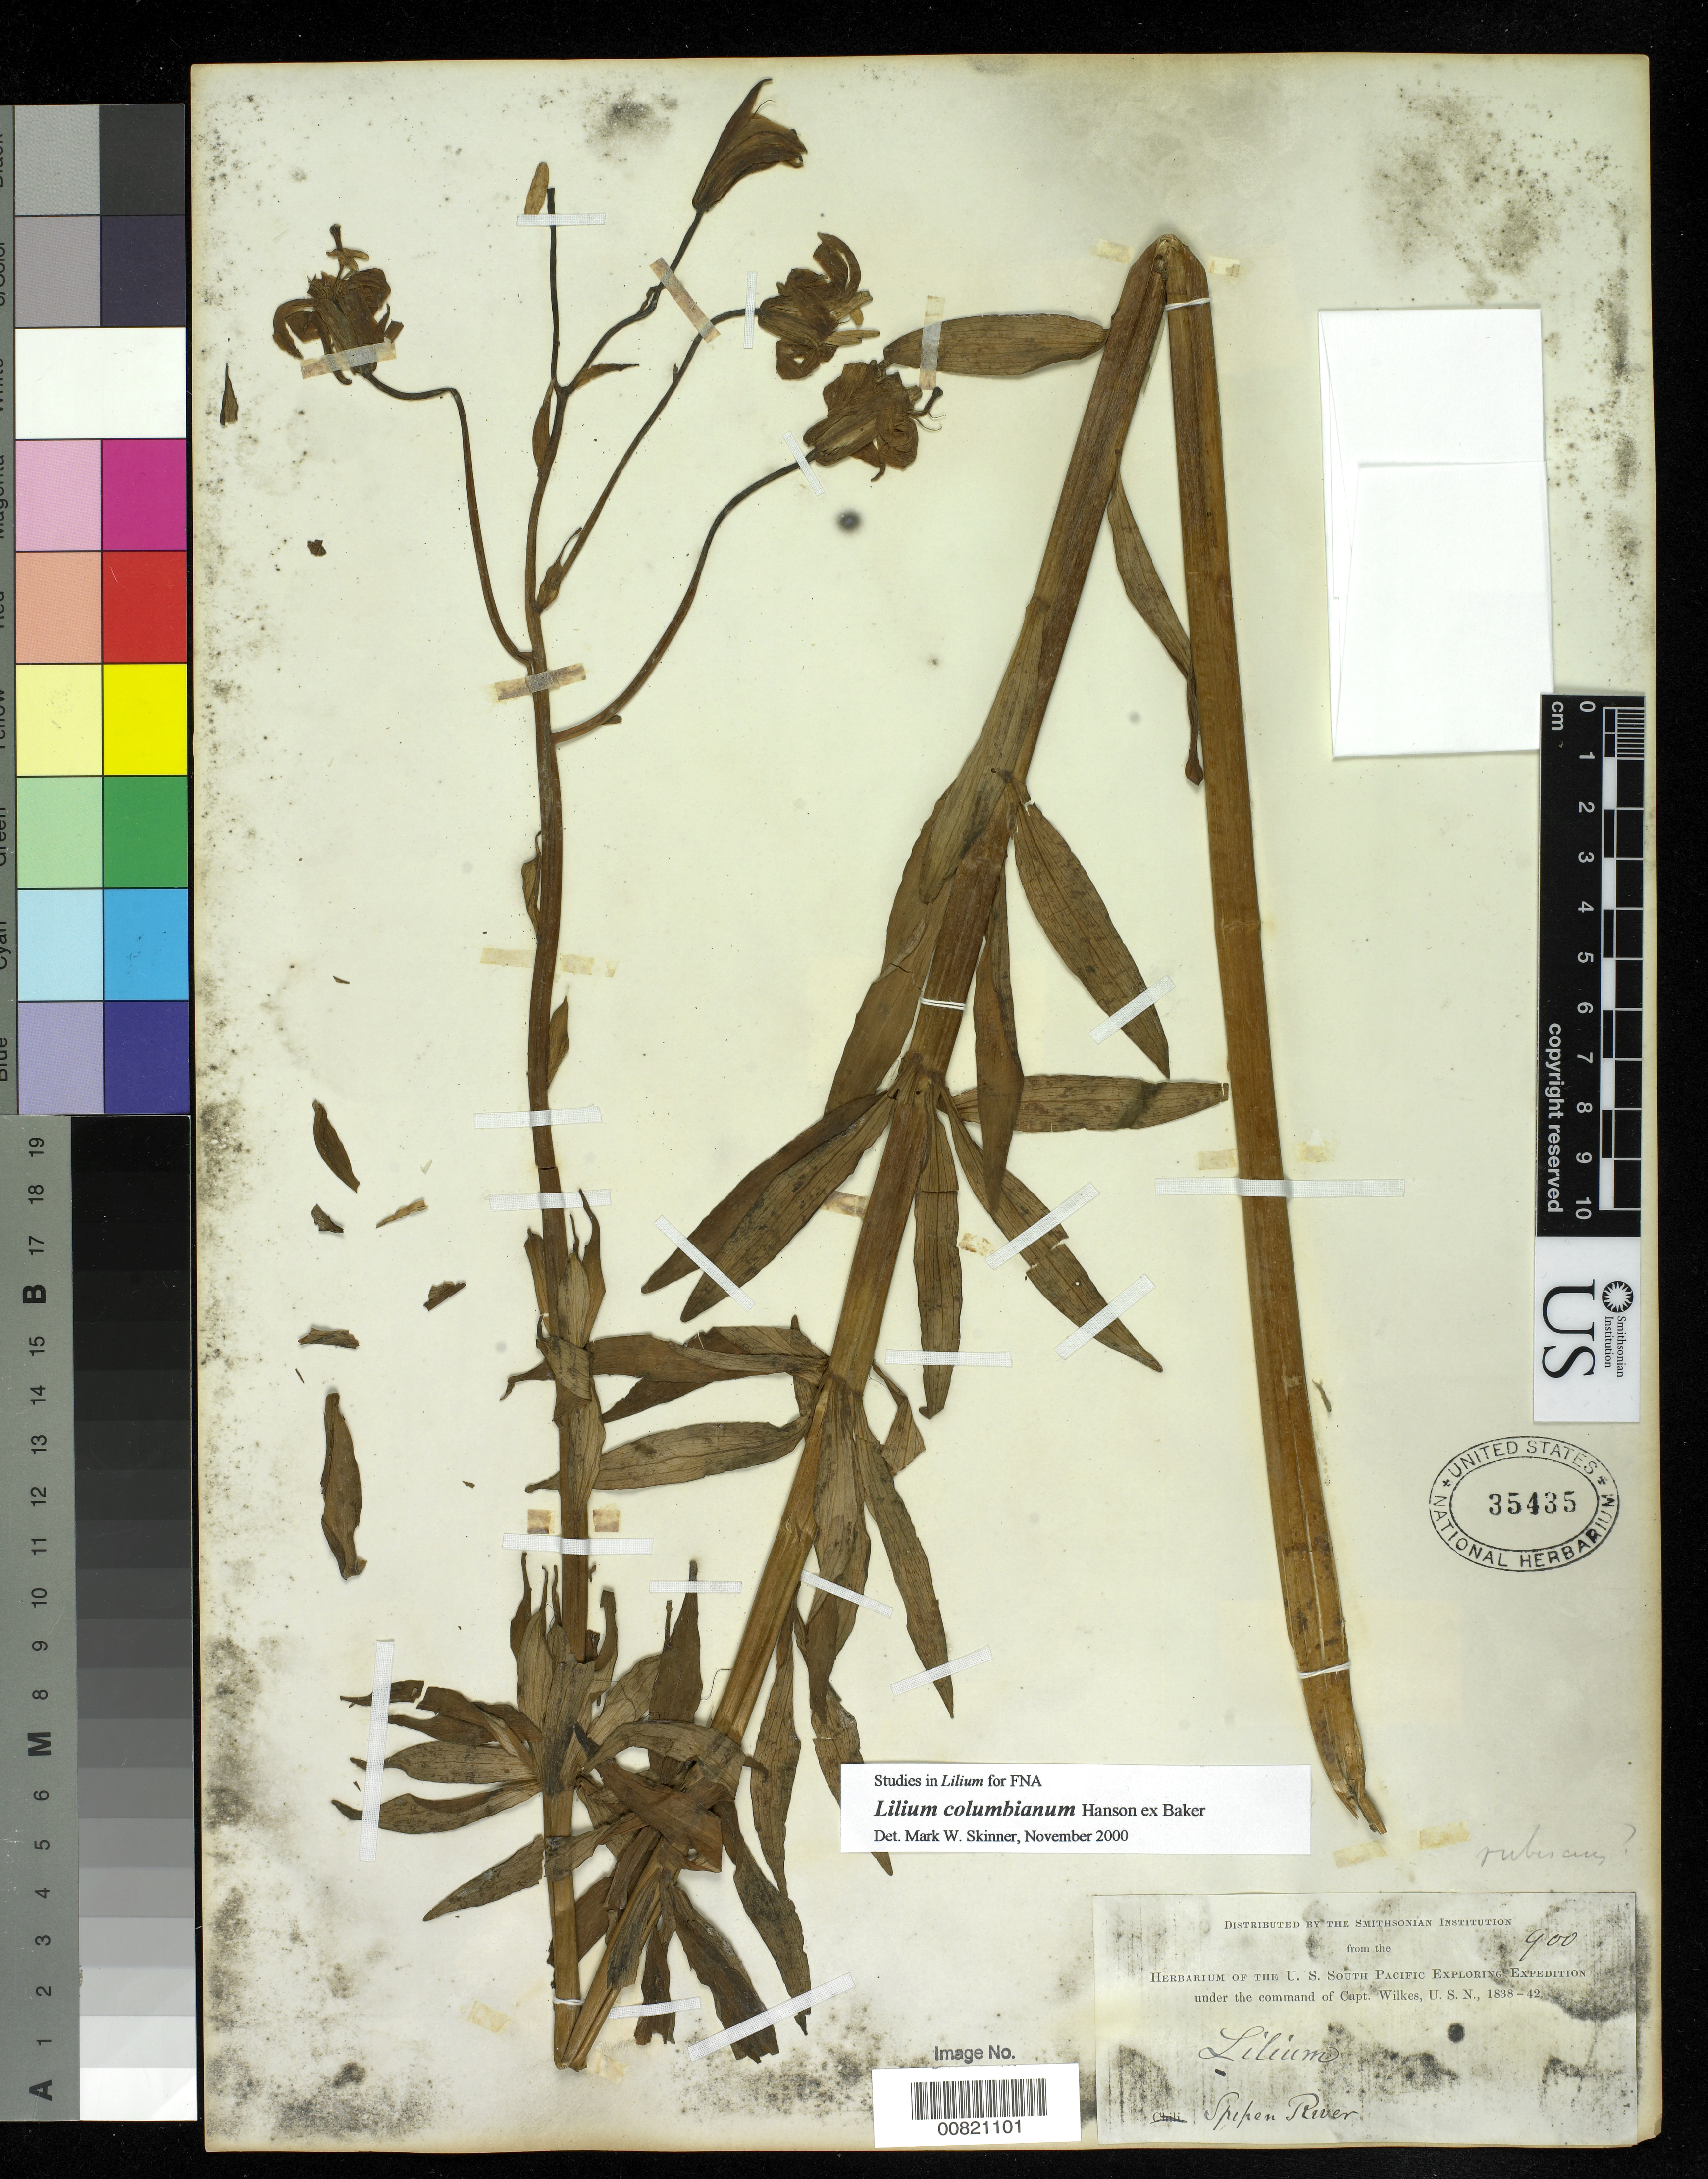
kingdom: Plantae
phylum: Tracheophyta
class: Liliopsida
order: Liliales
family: Liliaceae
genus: Lilium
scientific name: Lilium columbianum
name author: Leichtlin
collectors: Wilkes Explor. Exped.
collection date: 1838/1842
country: United States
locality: Spipen River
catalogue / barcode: US 35435